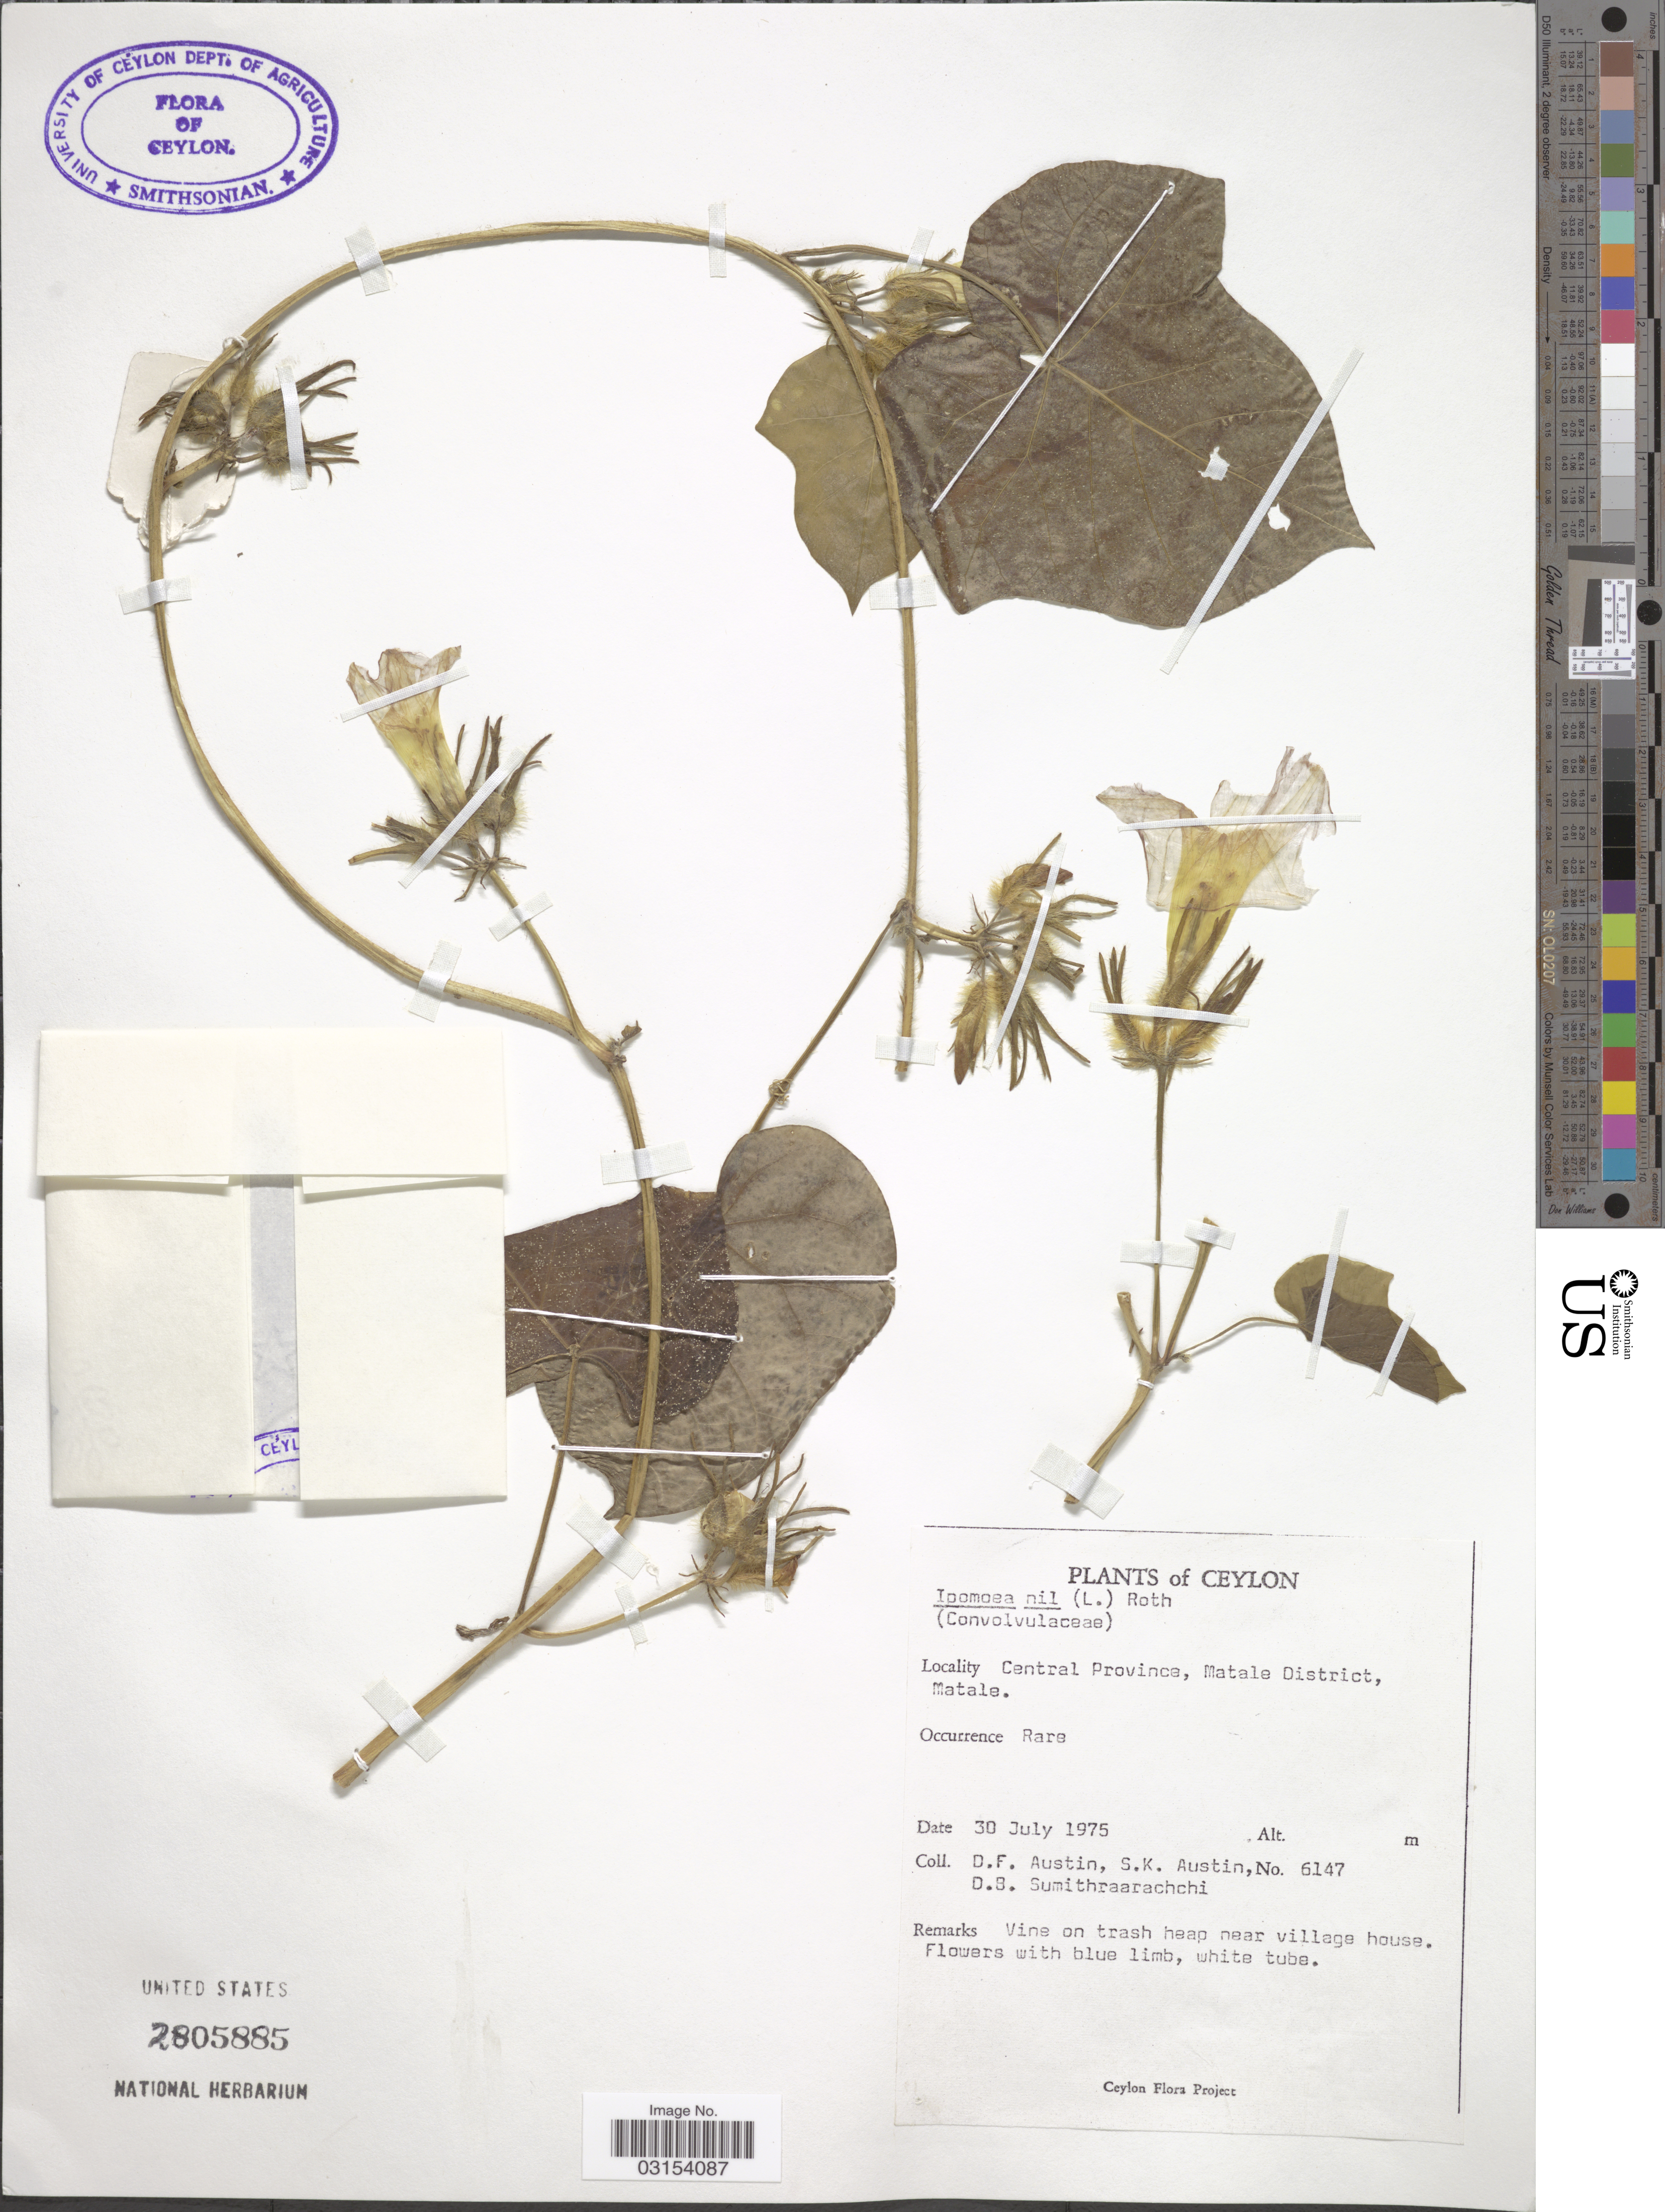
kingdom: Plantae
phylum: Tracheophyta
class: Magnoliopsida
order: Solanales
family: Convolvulaceae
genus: Ipomoea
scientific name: Ipomoea nil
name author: (L.) Roth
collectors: D. Austin, S. Austin & D. B. Sumithraarachchi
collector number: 6147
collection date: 1975-07-30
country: Sri Lanka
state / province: Central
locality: Ceylon, Central Province, Matale District, Matale.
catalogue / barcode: US 2805885